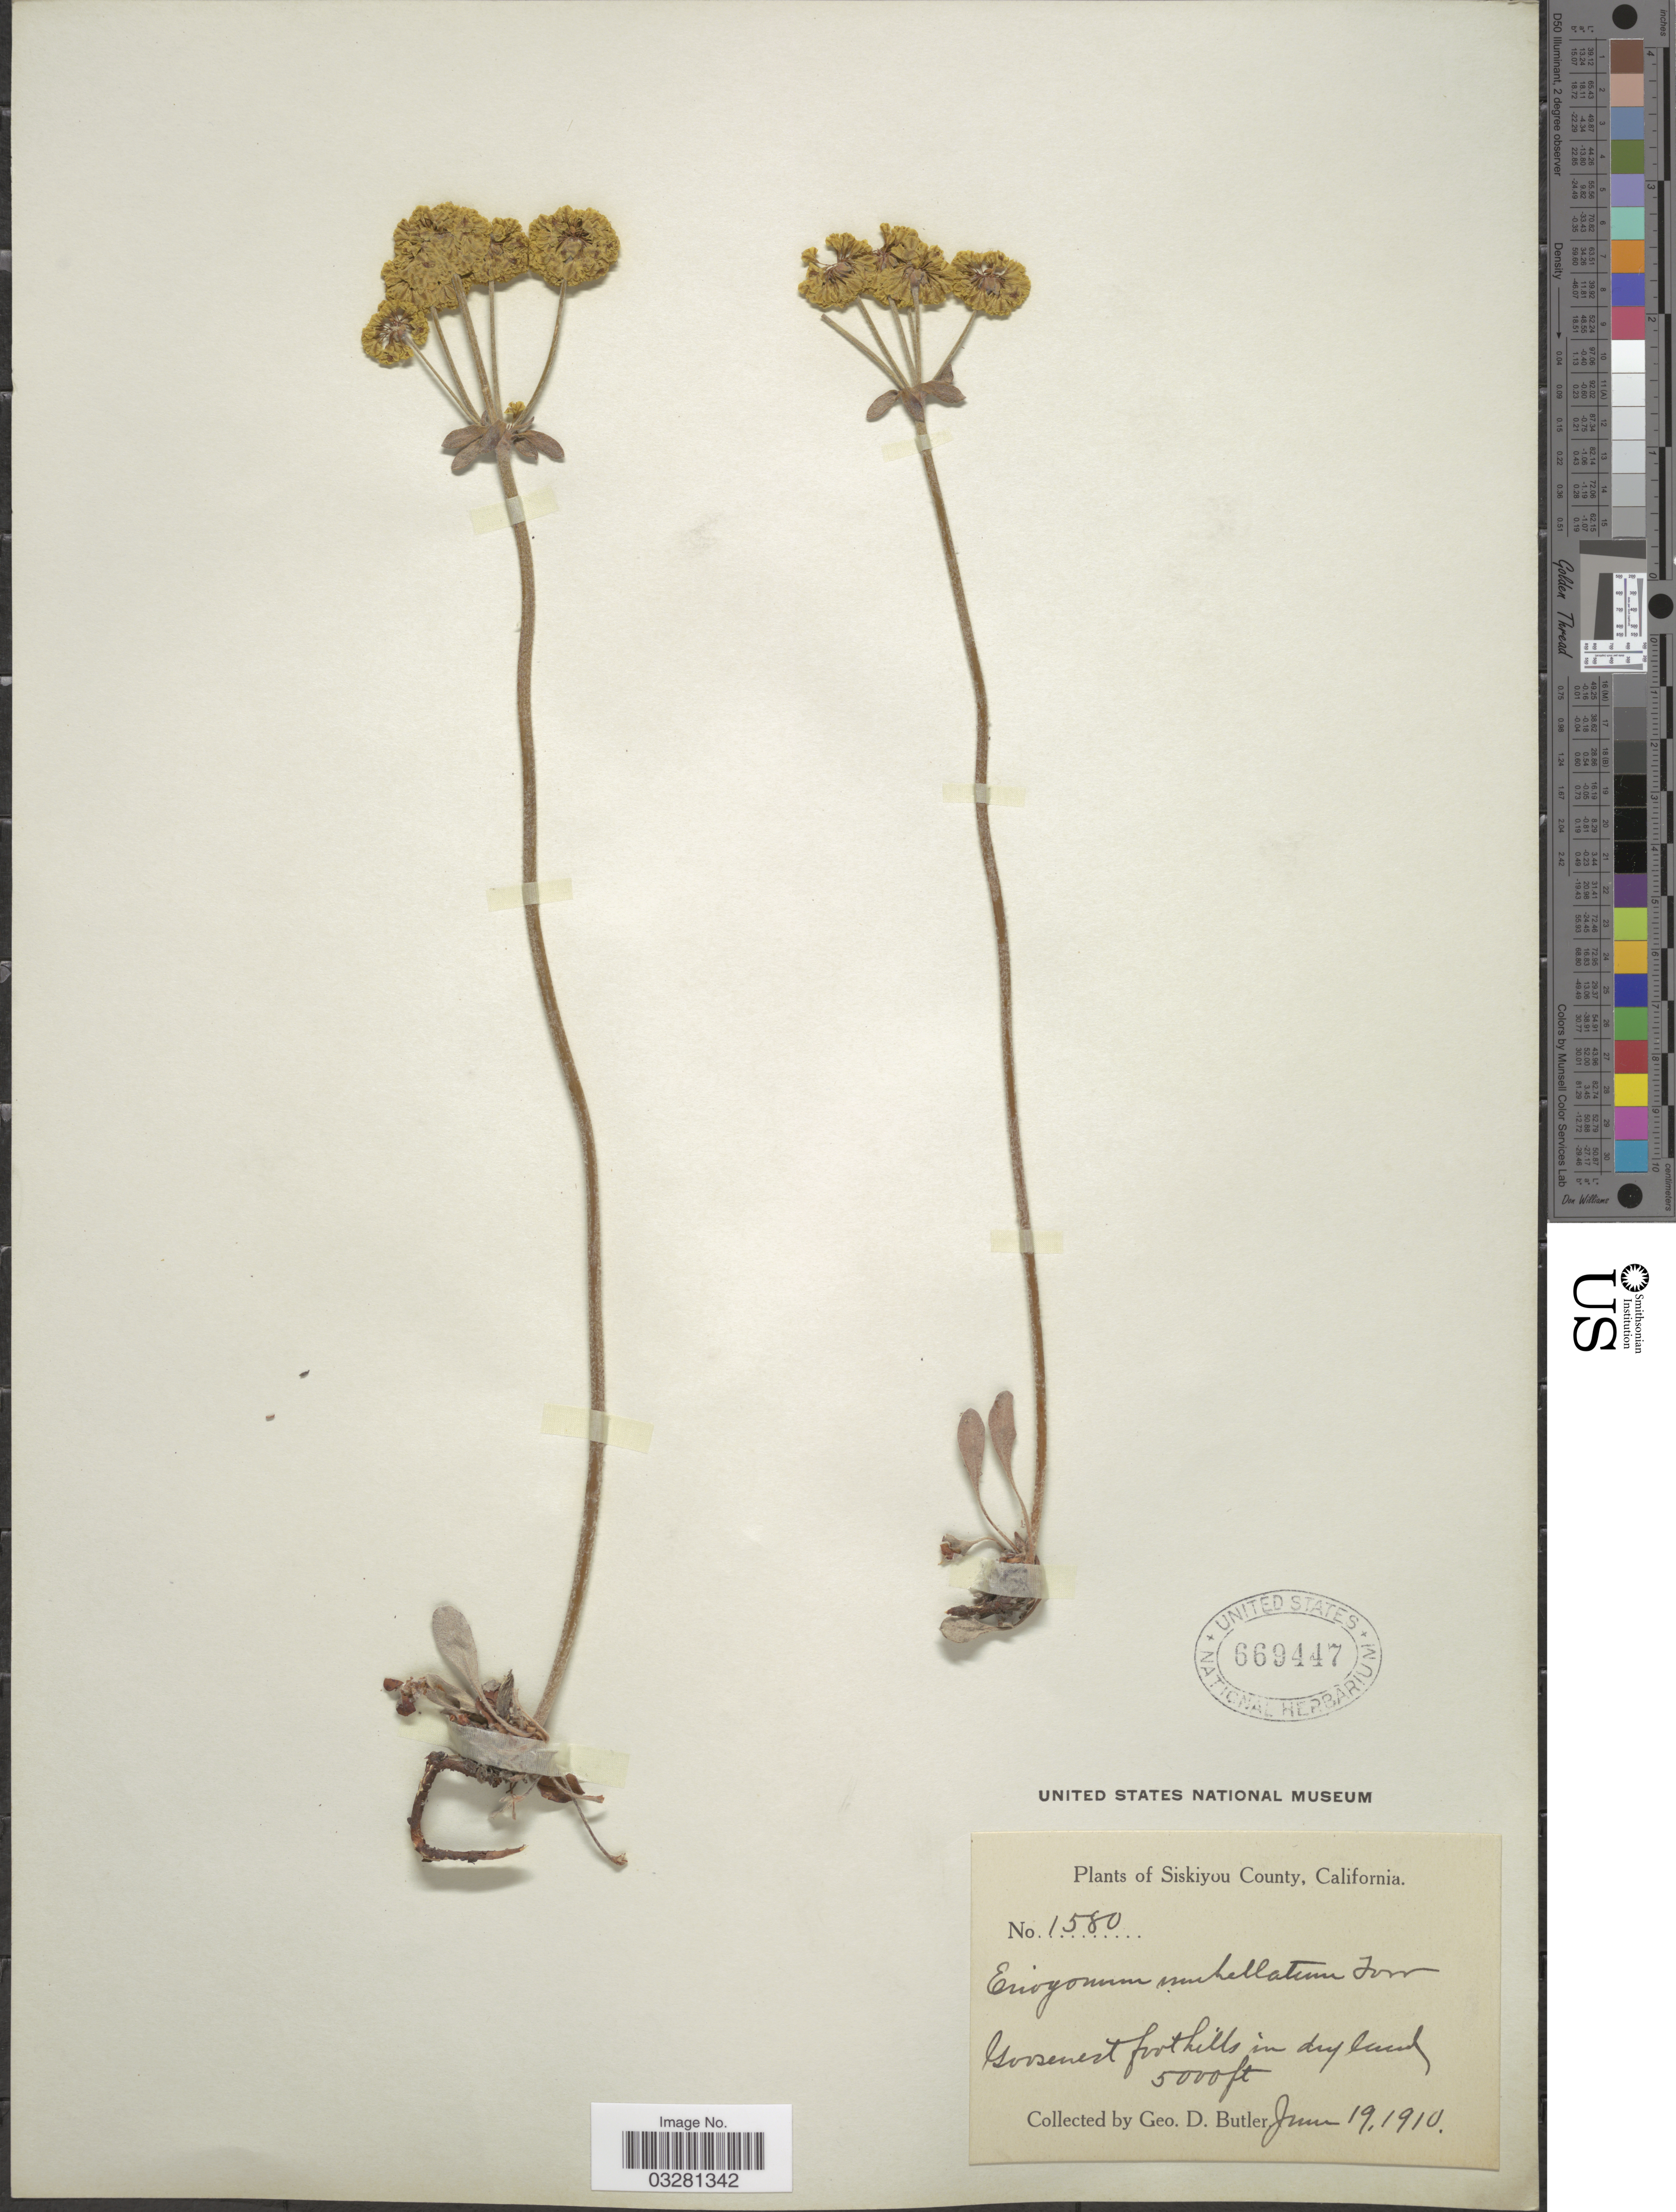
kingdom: Plantae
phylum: Tracheophyta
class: Magnoliopsida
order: Caryophyllales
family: Polygonaceae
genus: Eriogonum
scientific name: Eriogonum umbellatum var. umbellatum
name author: Torr.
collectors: G. D. Butler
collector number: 1580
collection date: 1910-06-19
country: United States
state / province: California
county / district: Siskiyou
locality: Siskiyou County. Goosenest foothills.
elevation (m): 1524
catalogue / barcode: US 669447